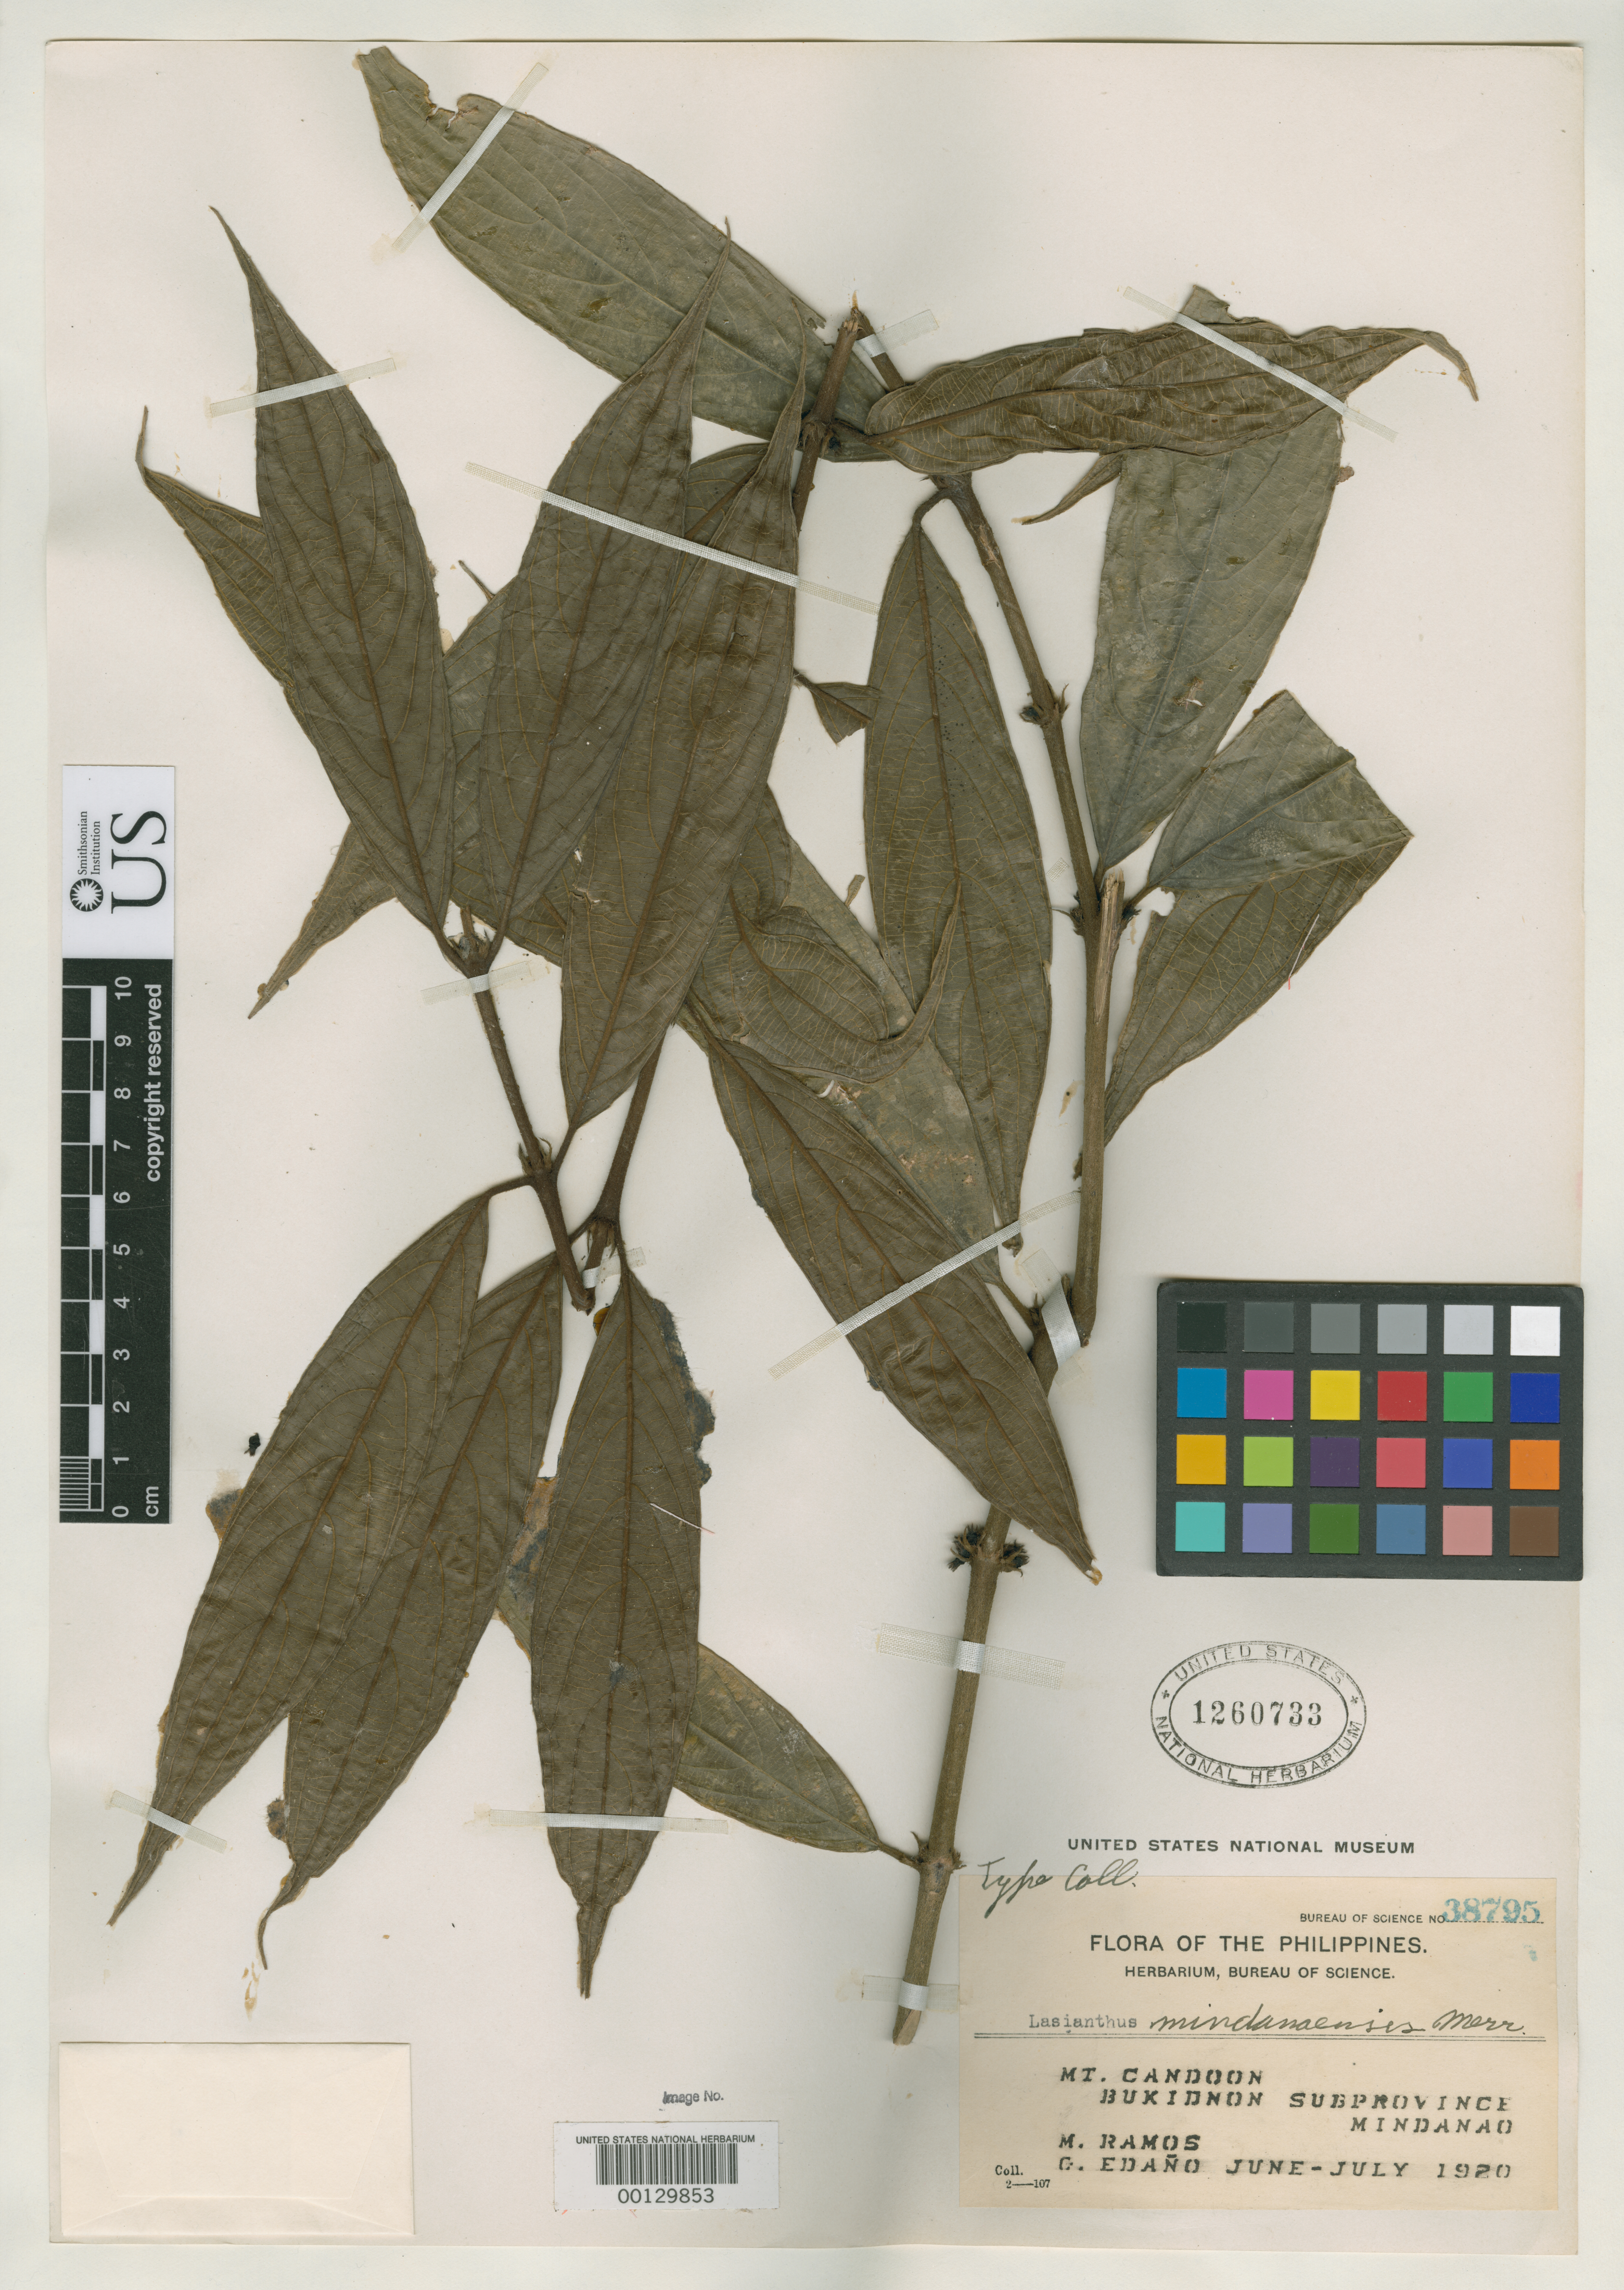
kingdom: Plantae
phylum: Tracheophyta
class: Magnoliopsida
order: Gentianales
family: Rubiaceae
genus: Lasianthus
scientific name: Lasianthus mindanaensis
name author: Merr.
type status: Isotype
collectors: M. Ramos & G. E. Edaño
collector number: Bur. Sci. 38795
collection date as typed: Jun 1920 to -- Jul 1920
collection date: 1920-06/1920-07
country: Philippines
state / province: Northern Mindanao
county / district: Bukidnon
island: Mindanao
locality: Mt. Candoon.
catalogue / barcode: US 1260733